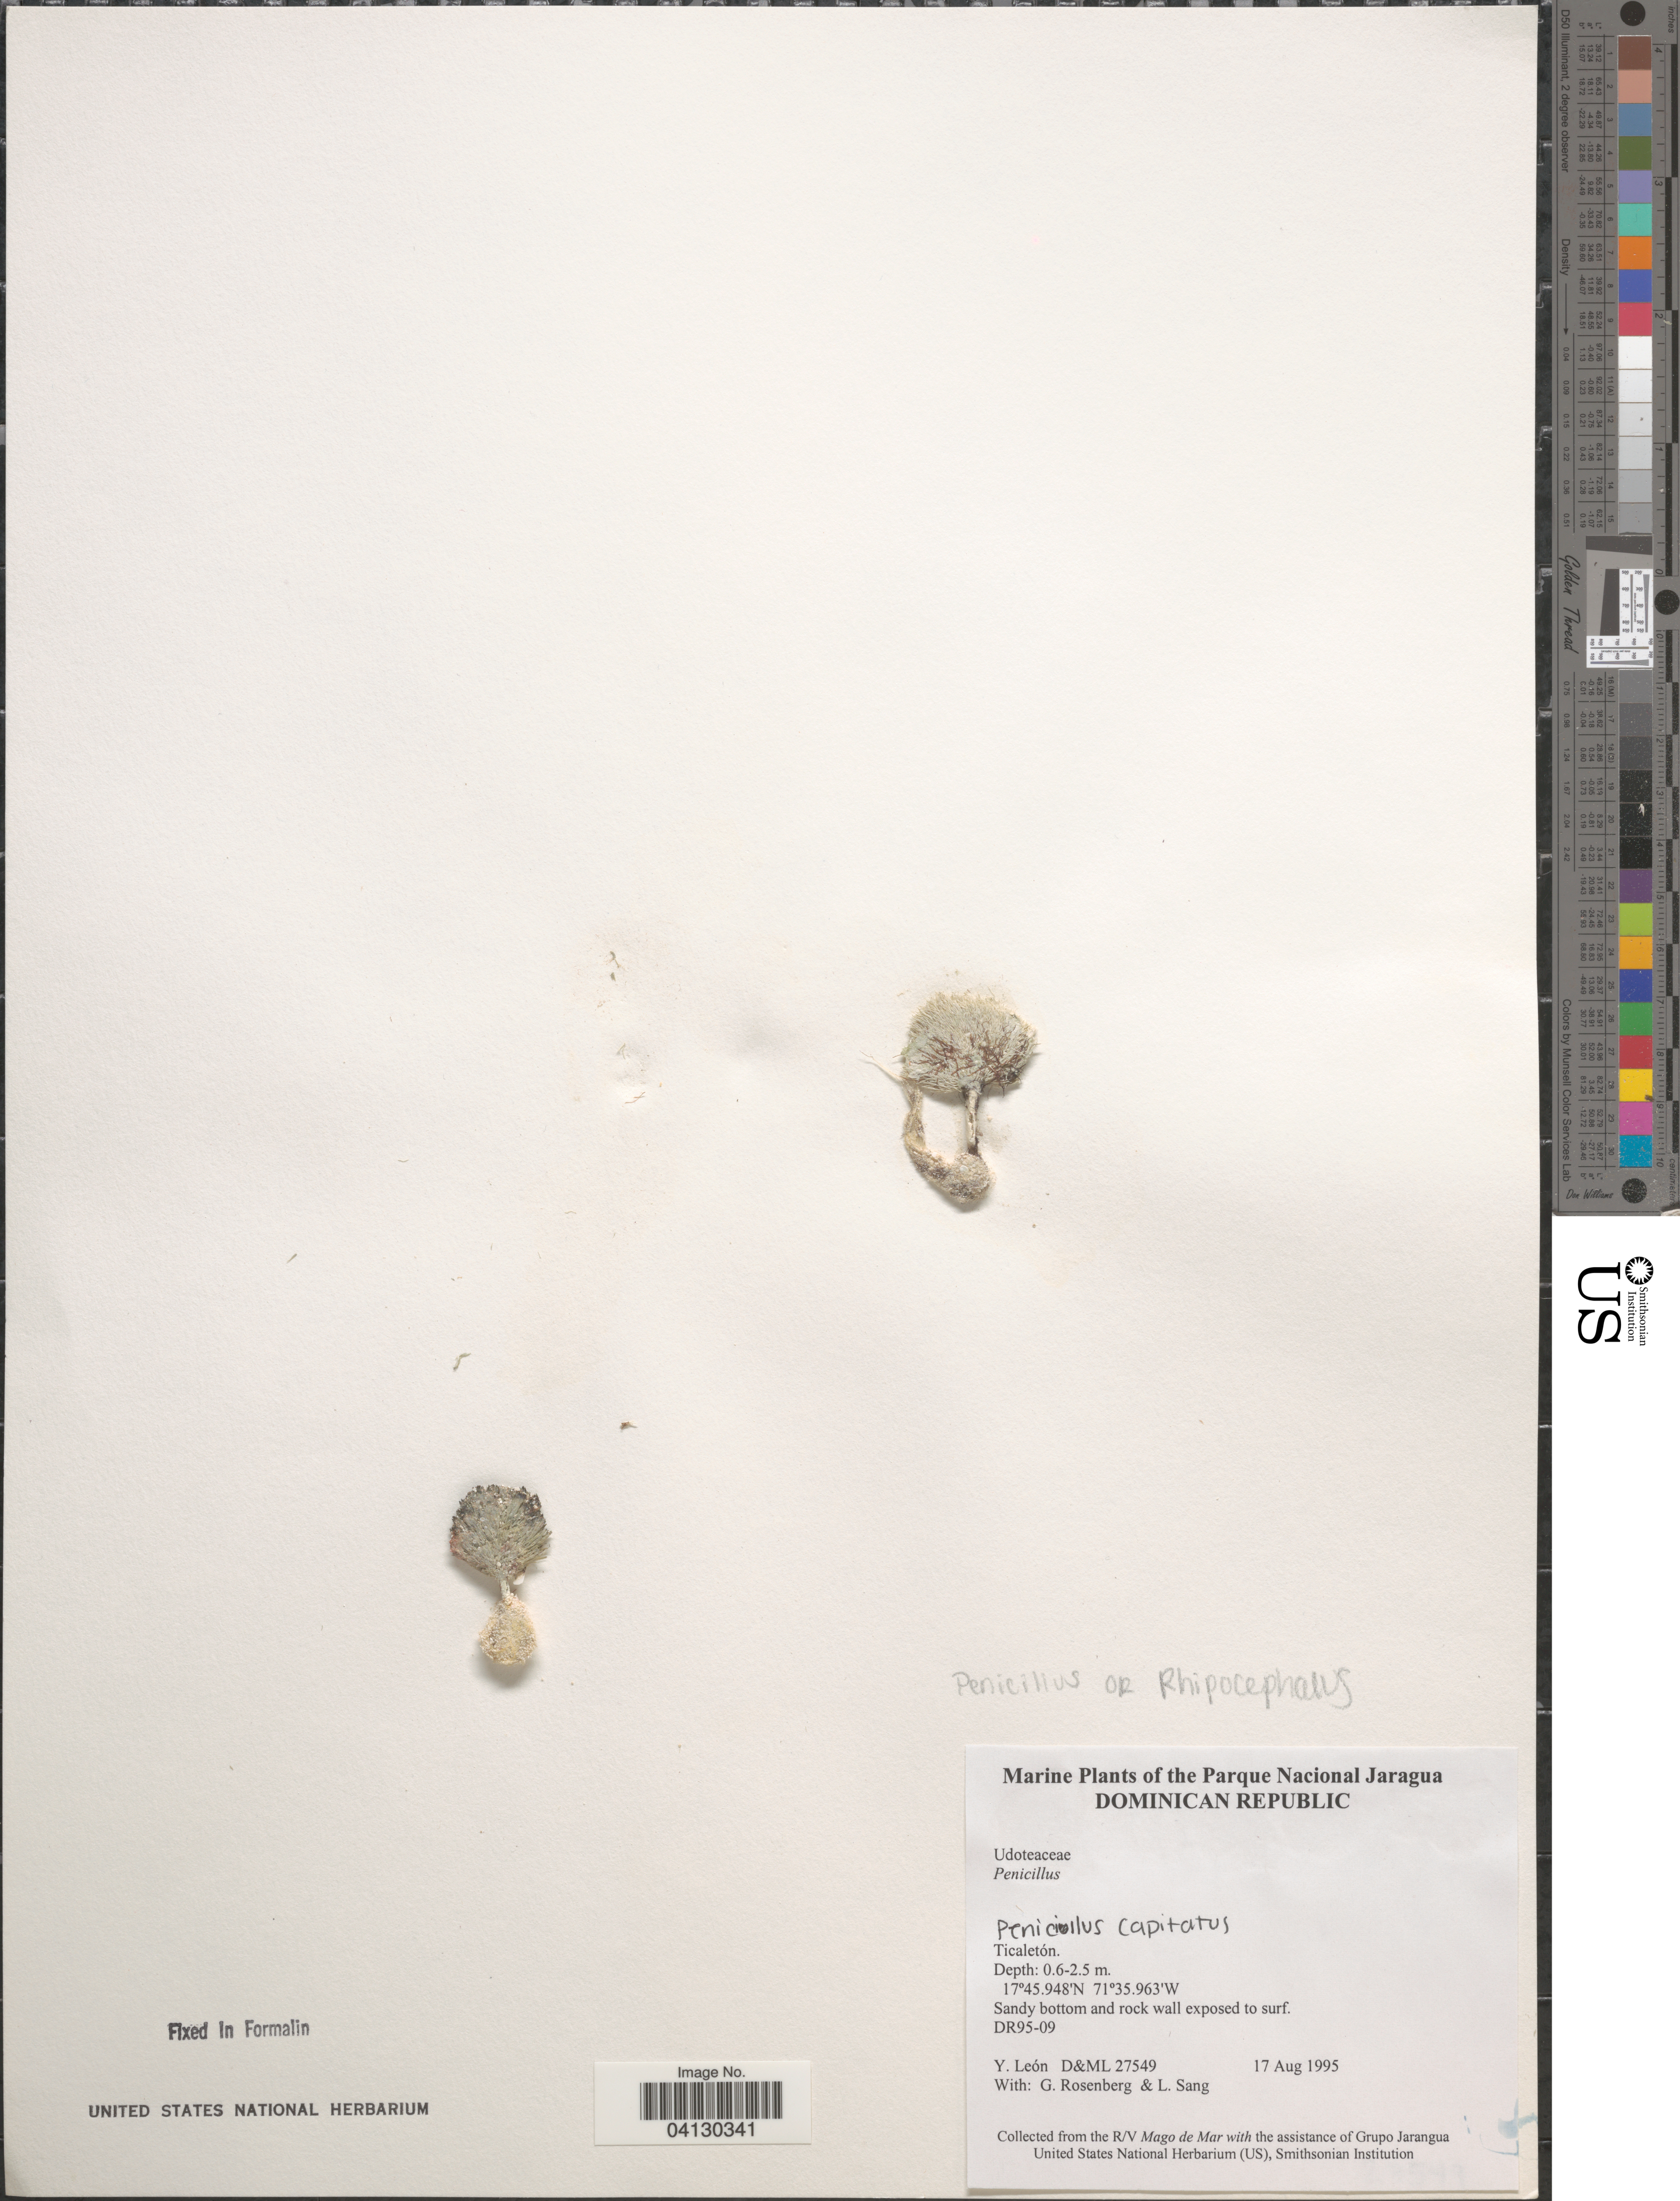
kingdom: Plantae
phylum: Chlorophyta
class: Ulvophyceae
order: Bryopsidales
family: Udoteaceae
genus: Penicillus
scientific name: Penicillus capitatus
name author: Lam.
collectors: Y. León, G. Rosenberg & L. Sang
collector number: D&ML27549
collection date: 1995-08-17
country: Dominican Republic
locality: The Parque Nacional Jaragua. Ticaletón.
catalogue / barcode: US 328966